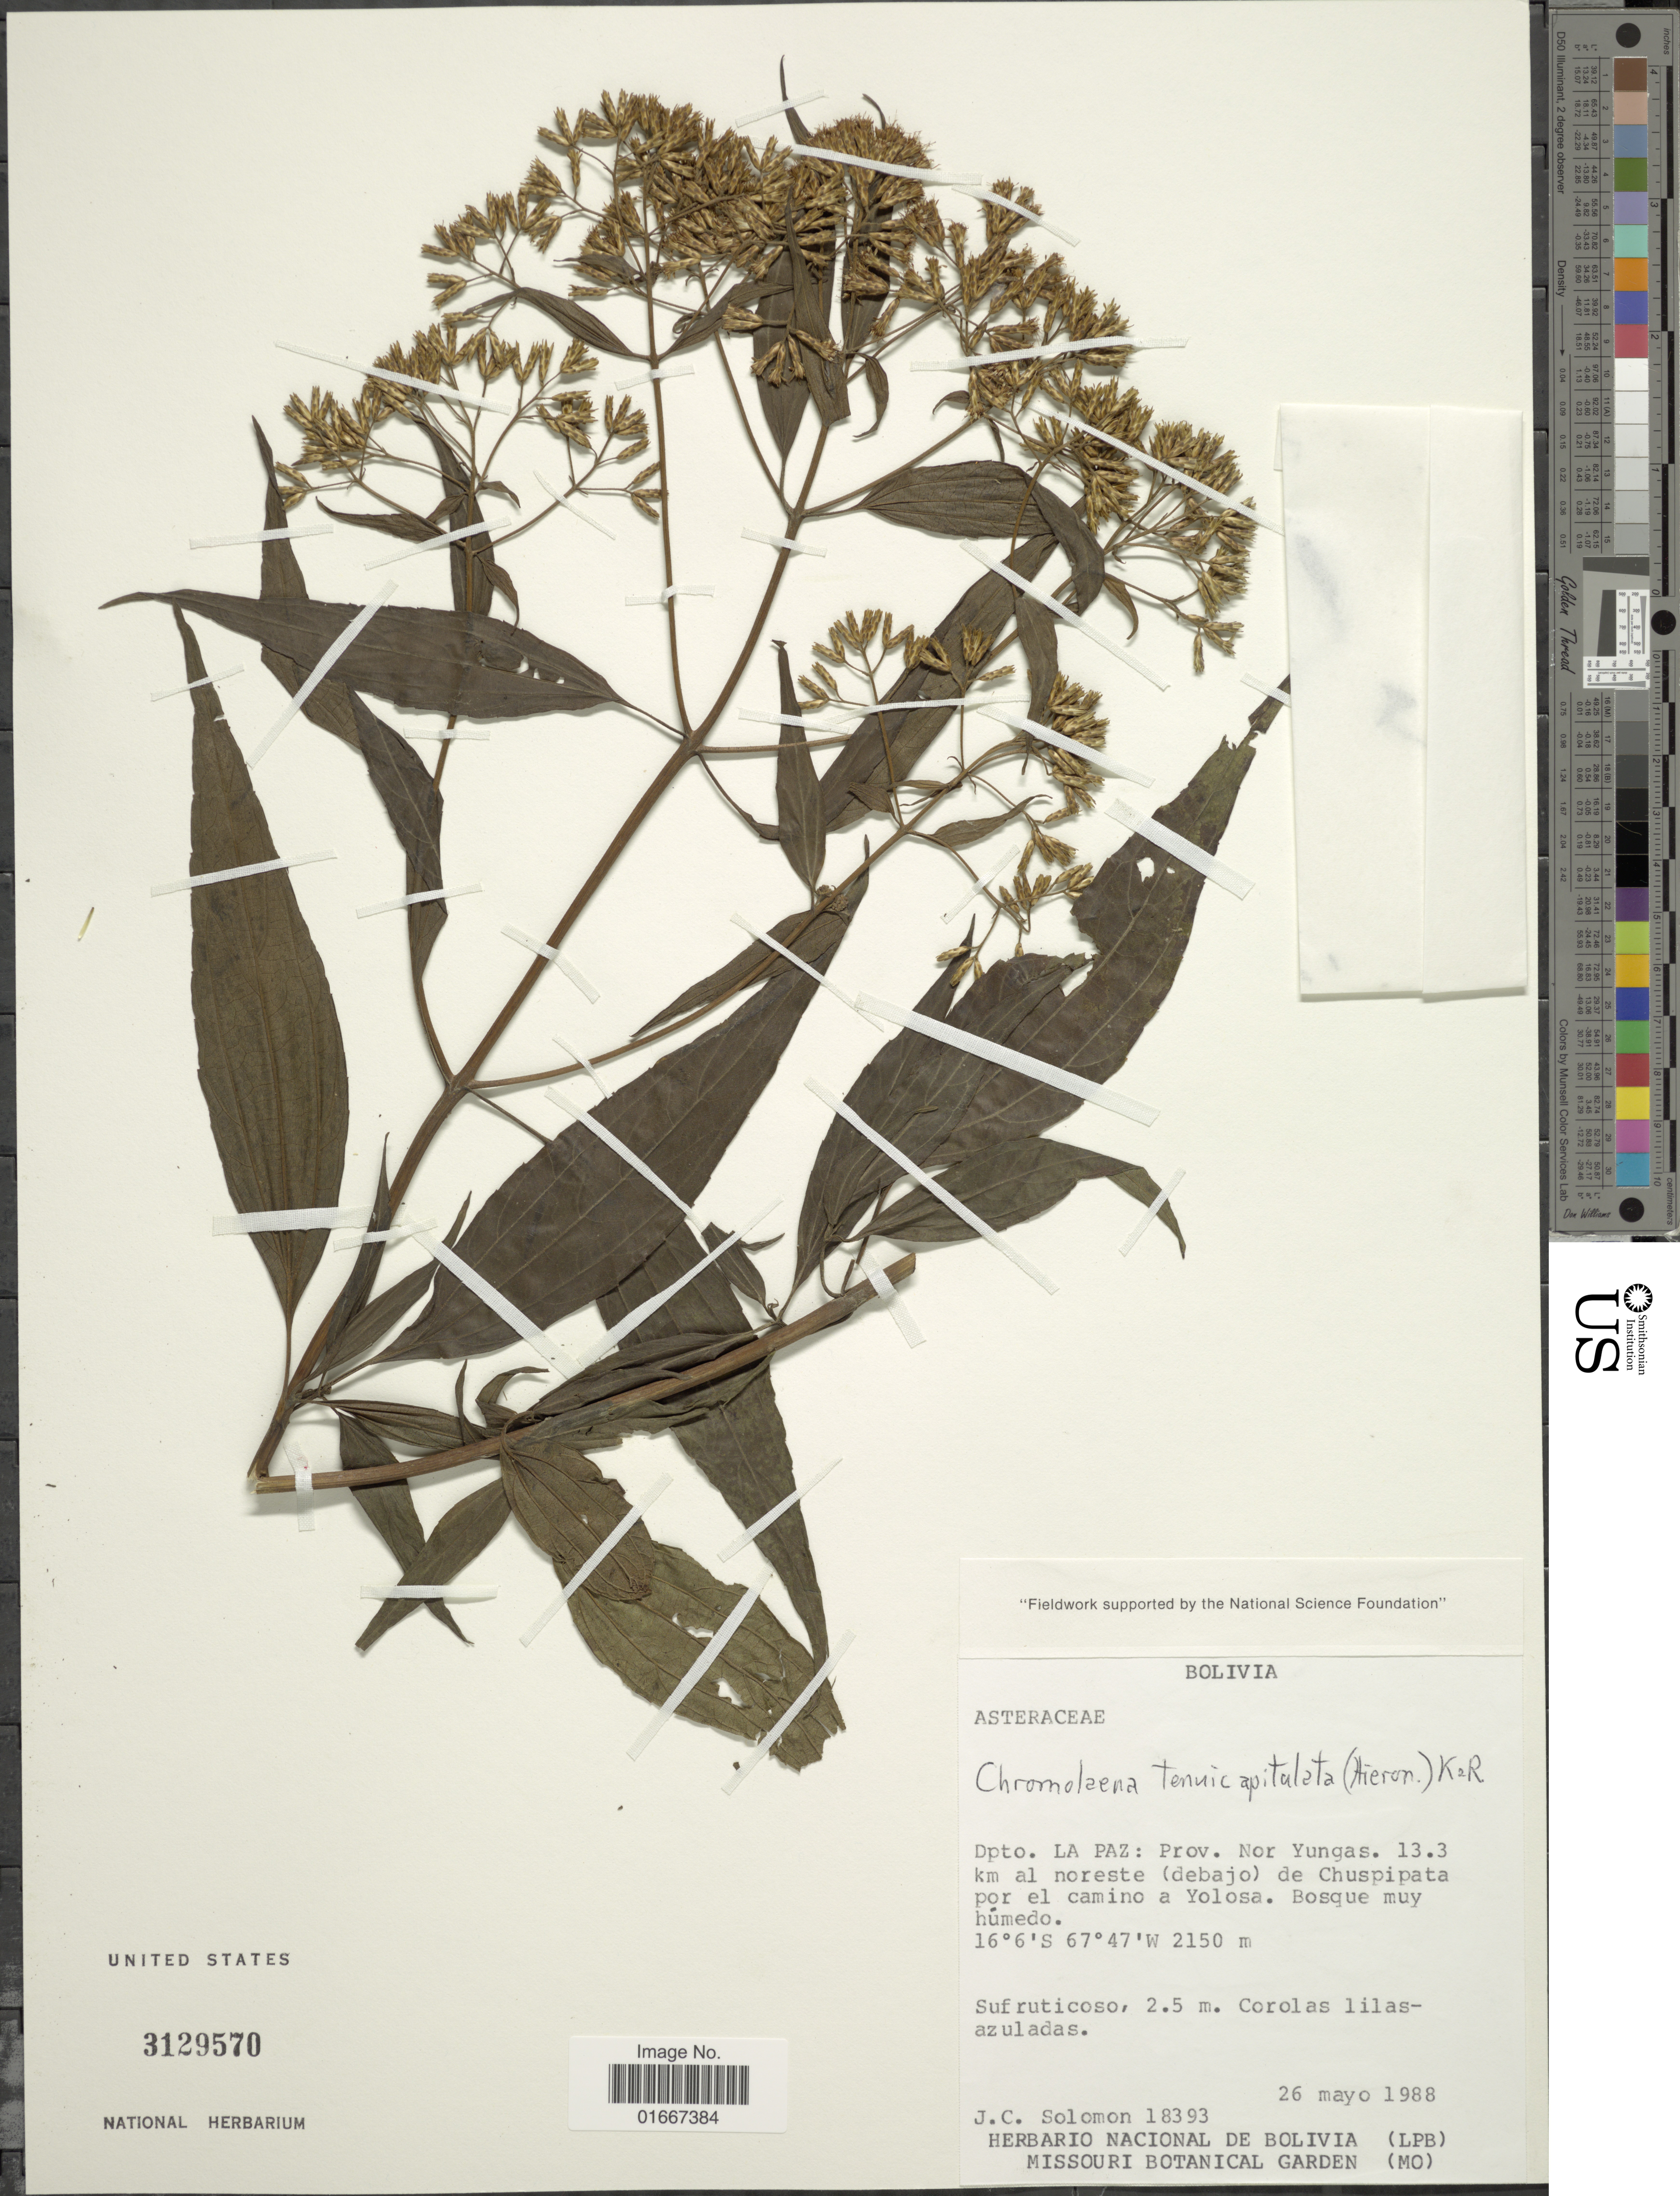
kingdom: Plantae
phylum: Tracheophyta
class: Magnoliopsida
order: Asterales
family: Asteraceae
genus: Chromolaena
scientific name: Chromolaena tenuicapitulata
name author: (Hieron.) R.M. King & H. Rob.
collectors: J. C. Solomon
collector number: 18393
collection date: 1988-05-26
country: Bolivia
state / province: La Paz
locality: Prov. Nor Yungas. 13.3 km al noreste (debjao) de Chuspipata por el camino a Yolosa. Bosque muy humedo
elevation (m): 2150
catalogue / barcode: US 3129570